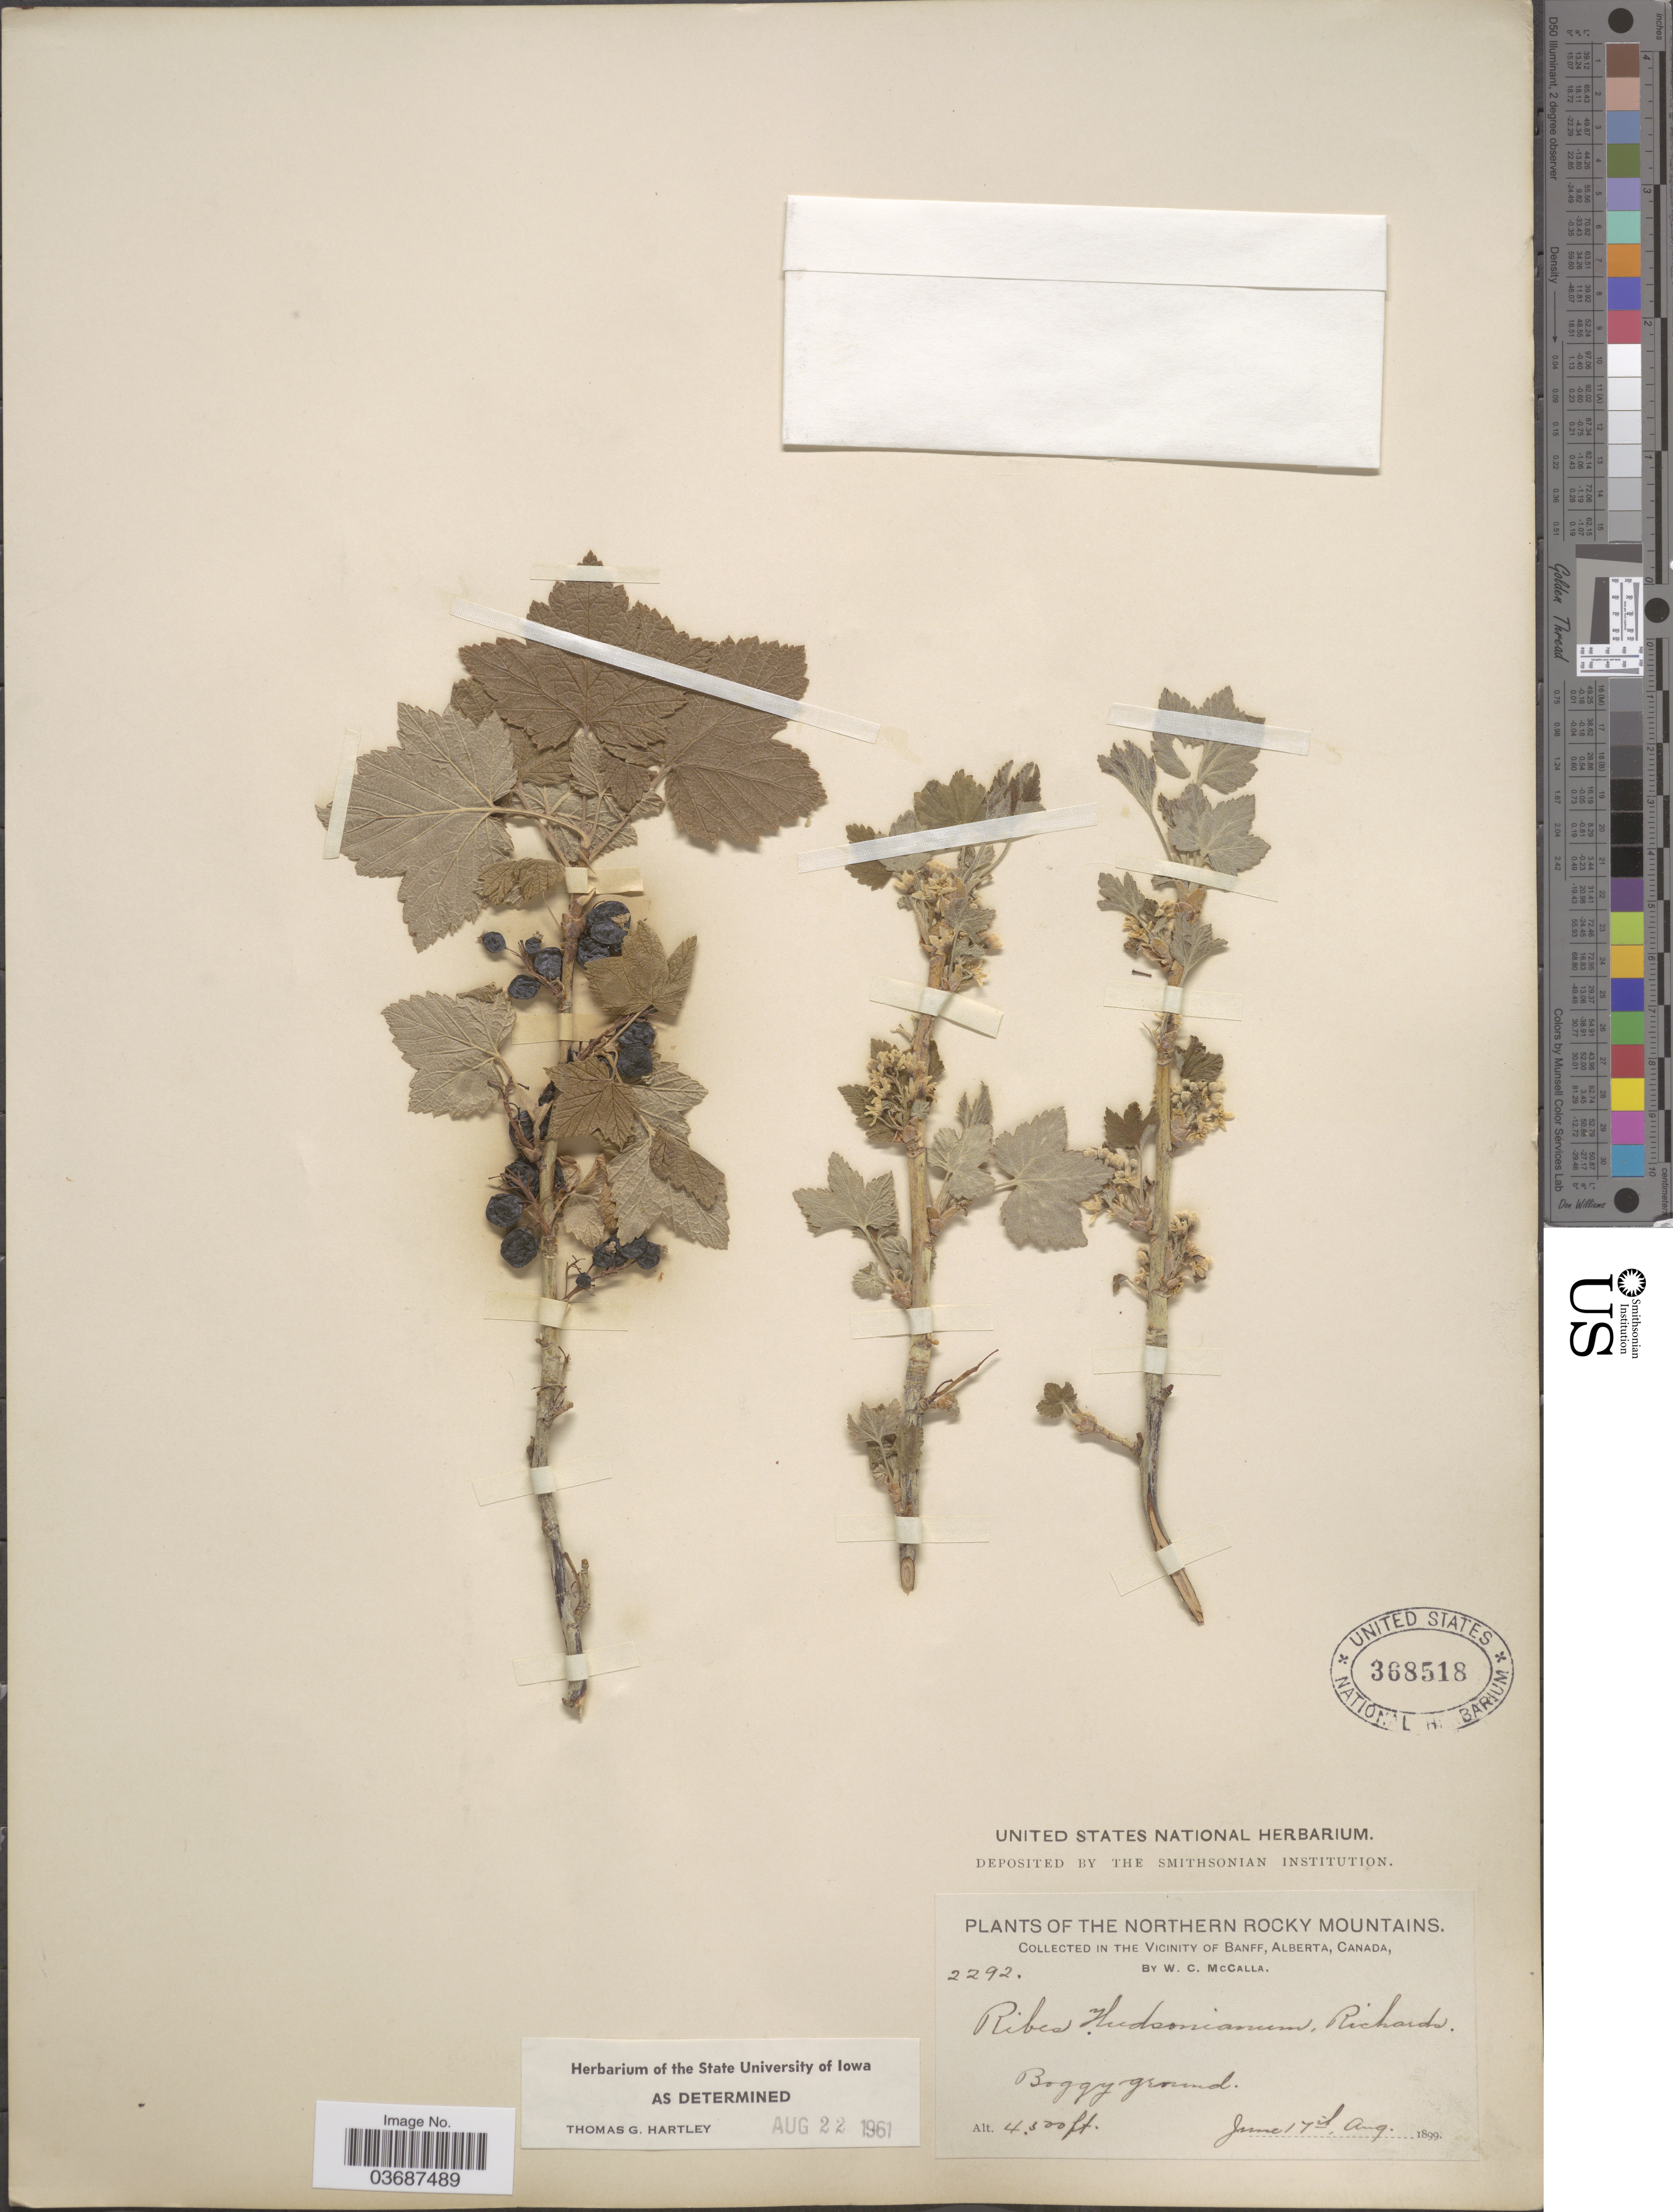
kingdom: Plantae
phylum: Tracheophyta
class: Magnoliopsida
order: Saxifragales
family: Grossulariaceae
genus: Ribes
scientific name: Ribes hudsonianum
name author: Richardson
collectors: W. McCalla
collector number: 2292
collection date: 1899-06-17/1899-08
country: Canada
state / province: Alberta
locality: The Northern Rocky Mountains. In the Vicinity of Banff.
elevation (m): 1372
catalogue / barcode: US 368518